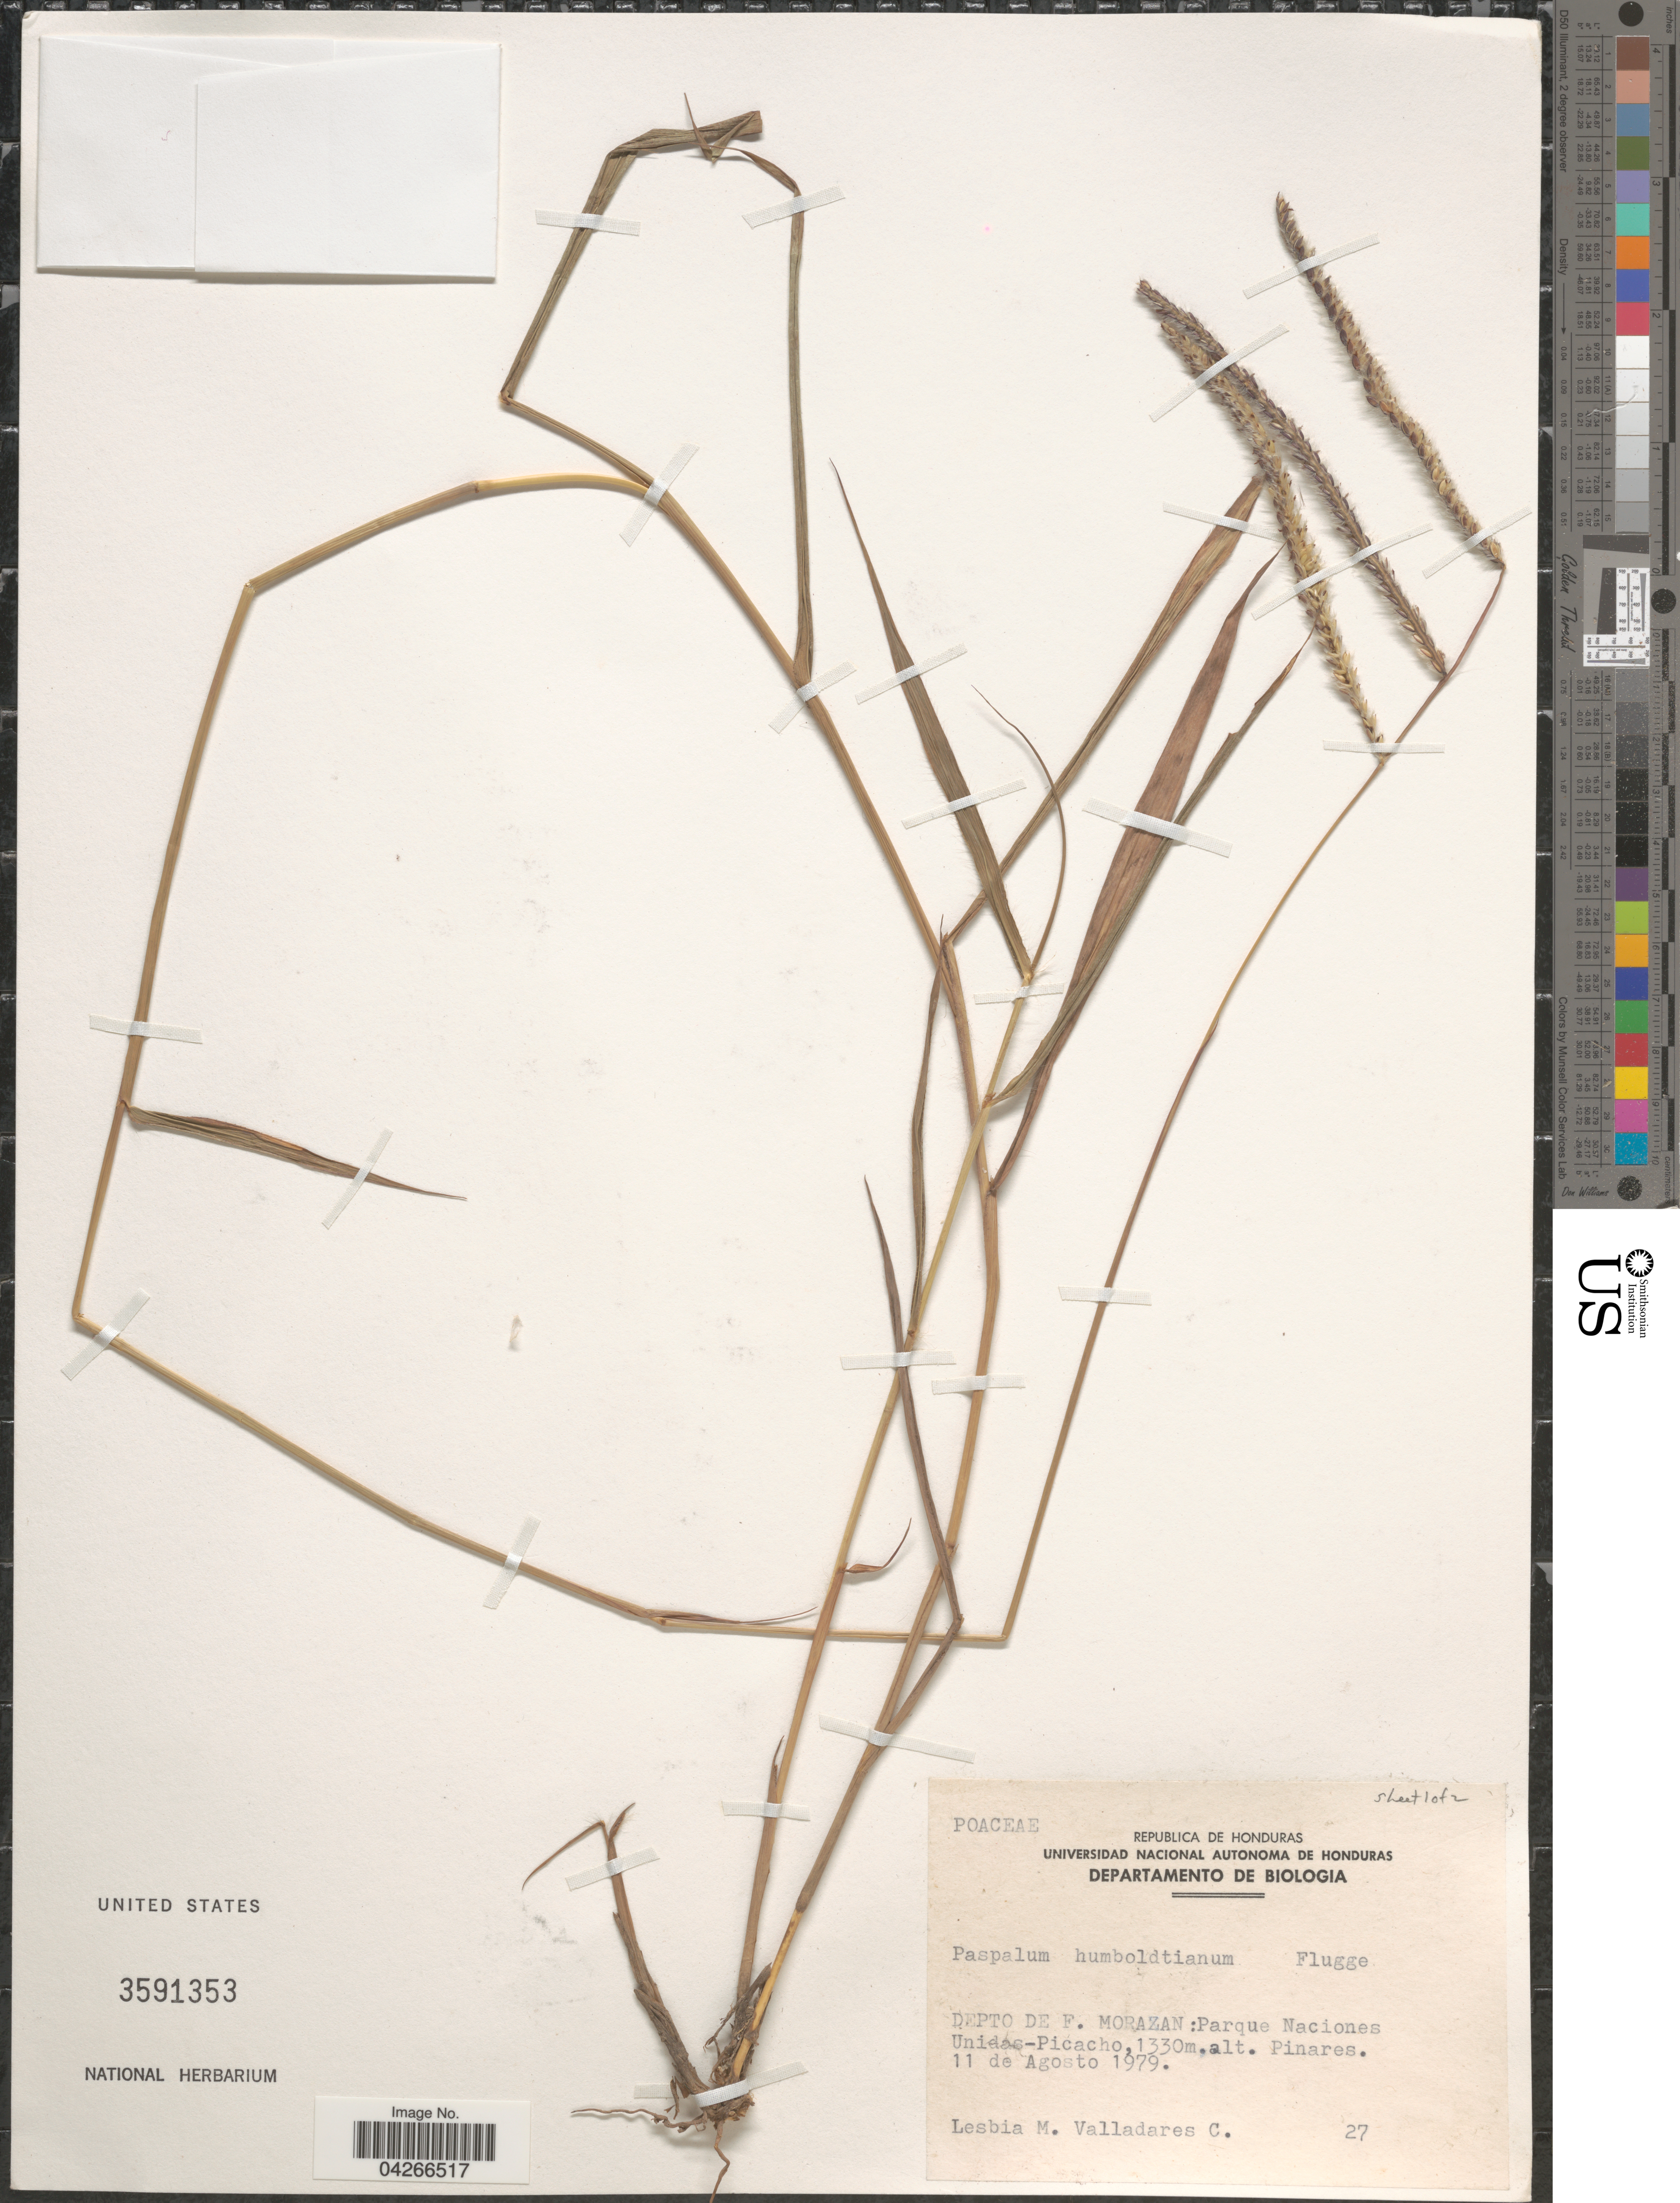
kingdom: Plantae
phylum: Tracheophyta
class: Liliopsida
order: Poales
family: Poaceae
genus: Paspalum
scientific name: Paspalum humboldtianum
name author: Flüggé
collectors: L. Valladares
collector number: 27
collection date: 1979-08-11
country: Honduras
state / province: Fco. Morazán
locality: Republica de Honduras. Depto de F. Morazan: Parque Naciones Unidas-Picacho.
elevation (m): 1330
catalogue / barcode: US 3591353